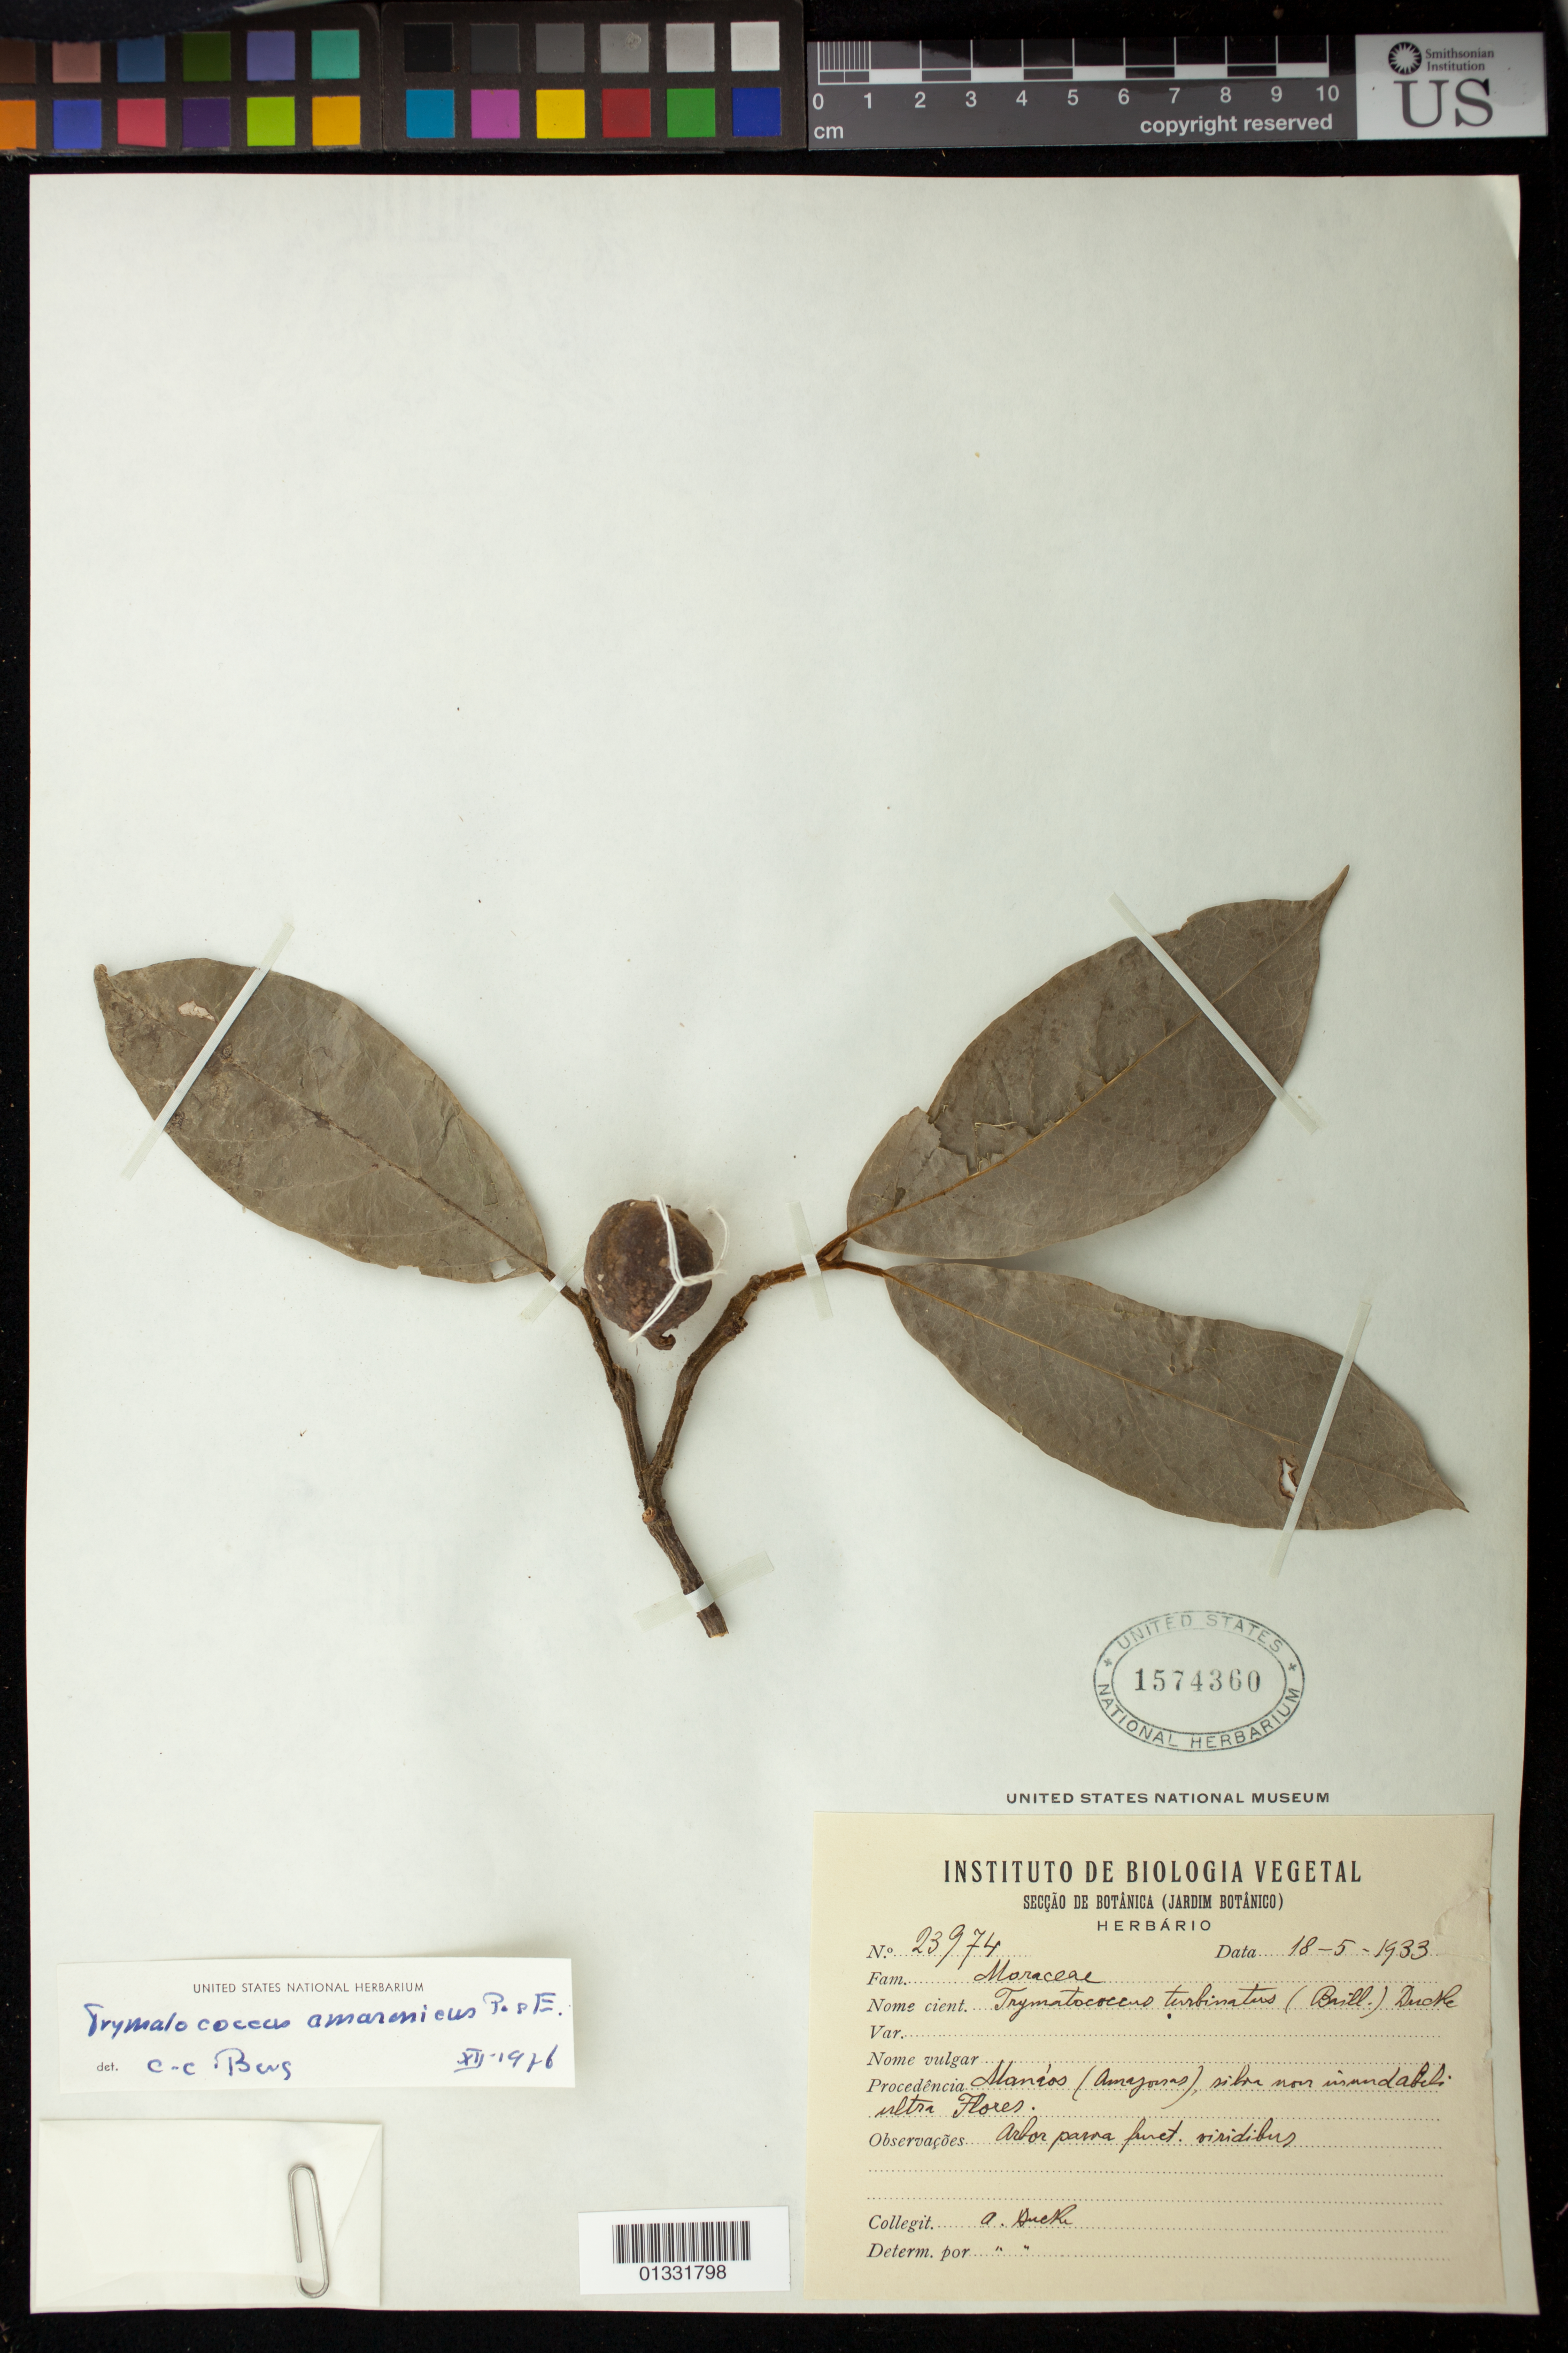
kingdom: Plantae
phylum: Tracheophyta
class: Magnoliopsida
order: Rosales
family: Moraceae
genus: Brosimum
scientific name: Brosimum amazonicum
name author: (Poepp. & Endl.) E. M. Gardner & Zerega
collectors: A. Ducke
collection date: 1933-05-18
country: Brazil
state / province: Amazonas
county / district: Manaus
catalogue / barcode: US 1574360